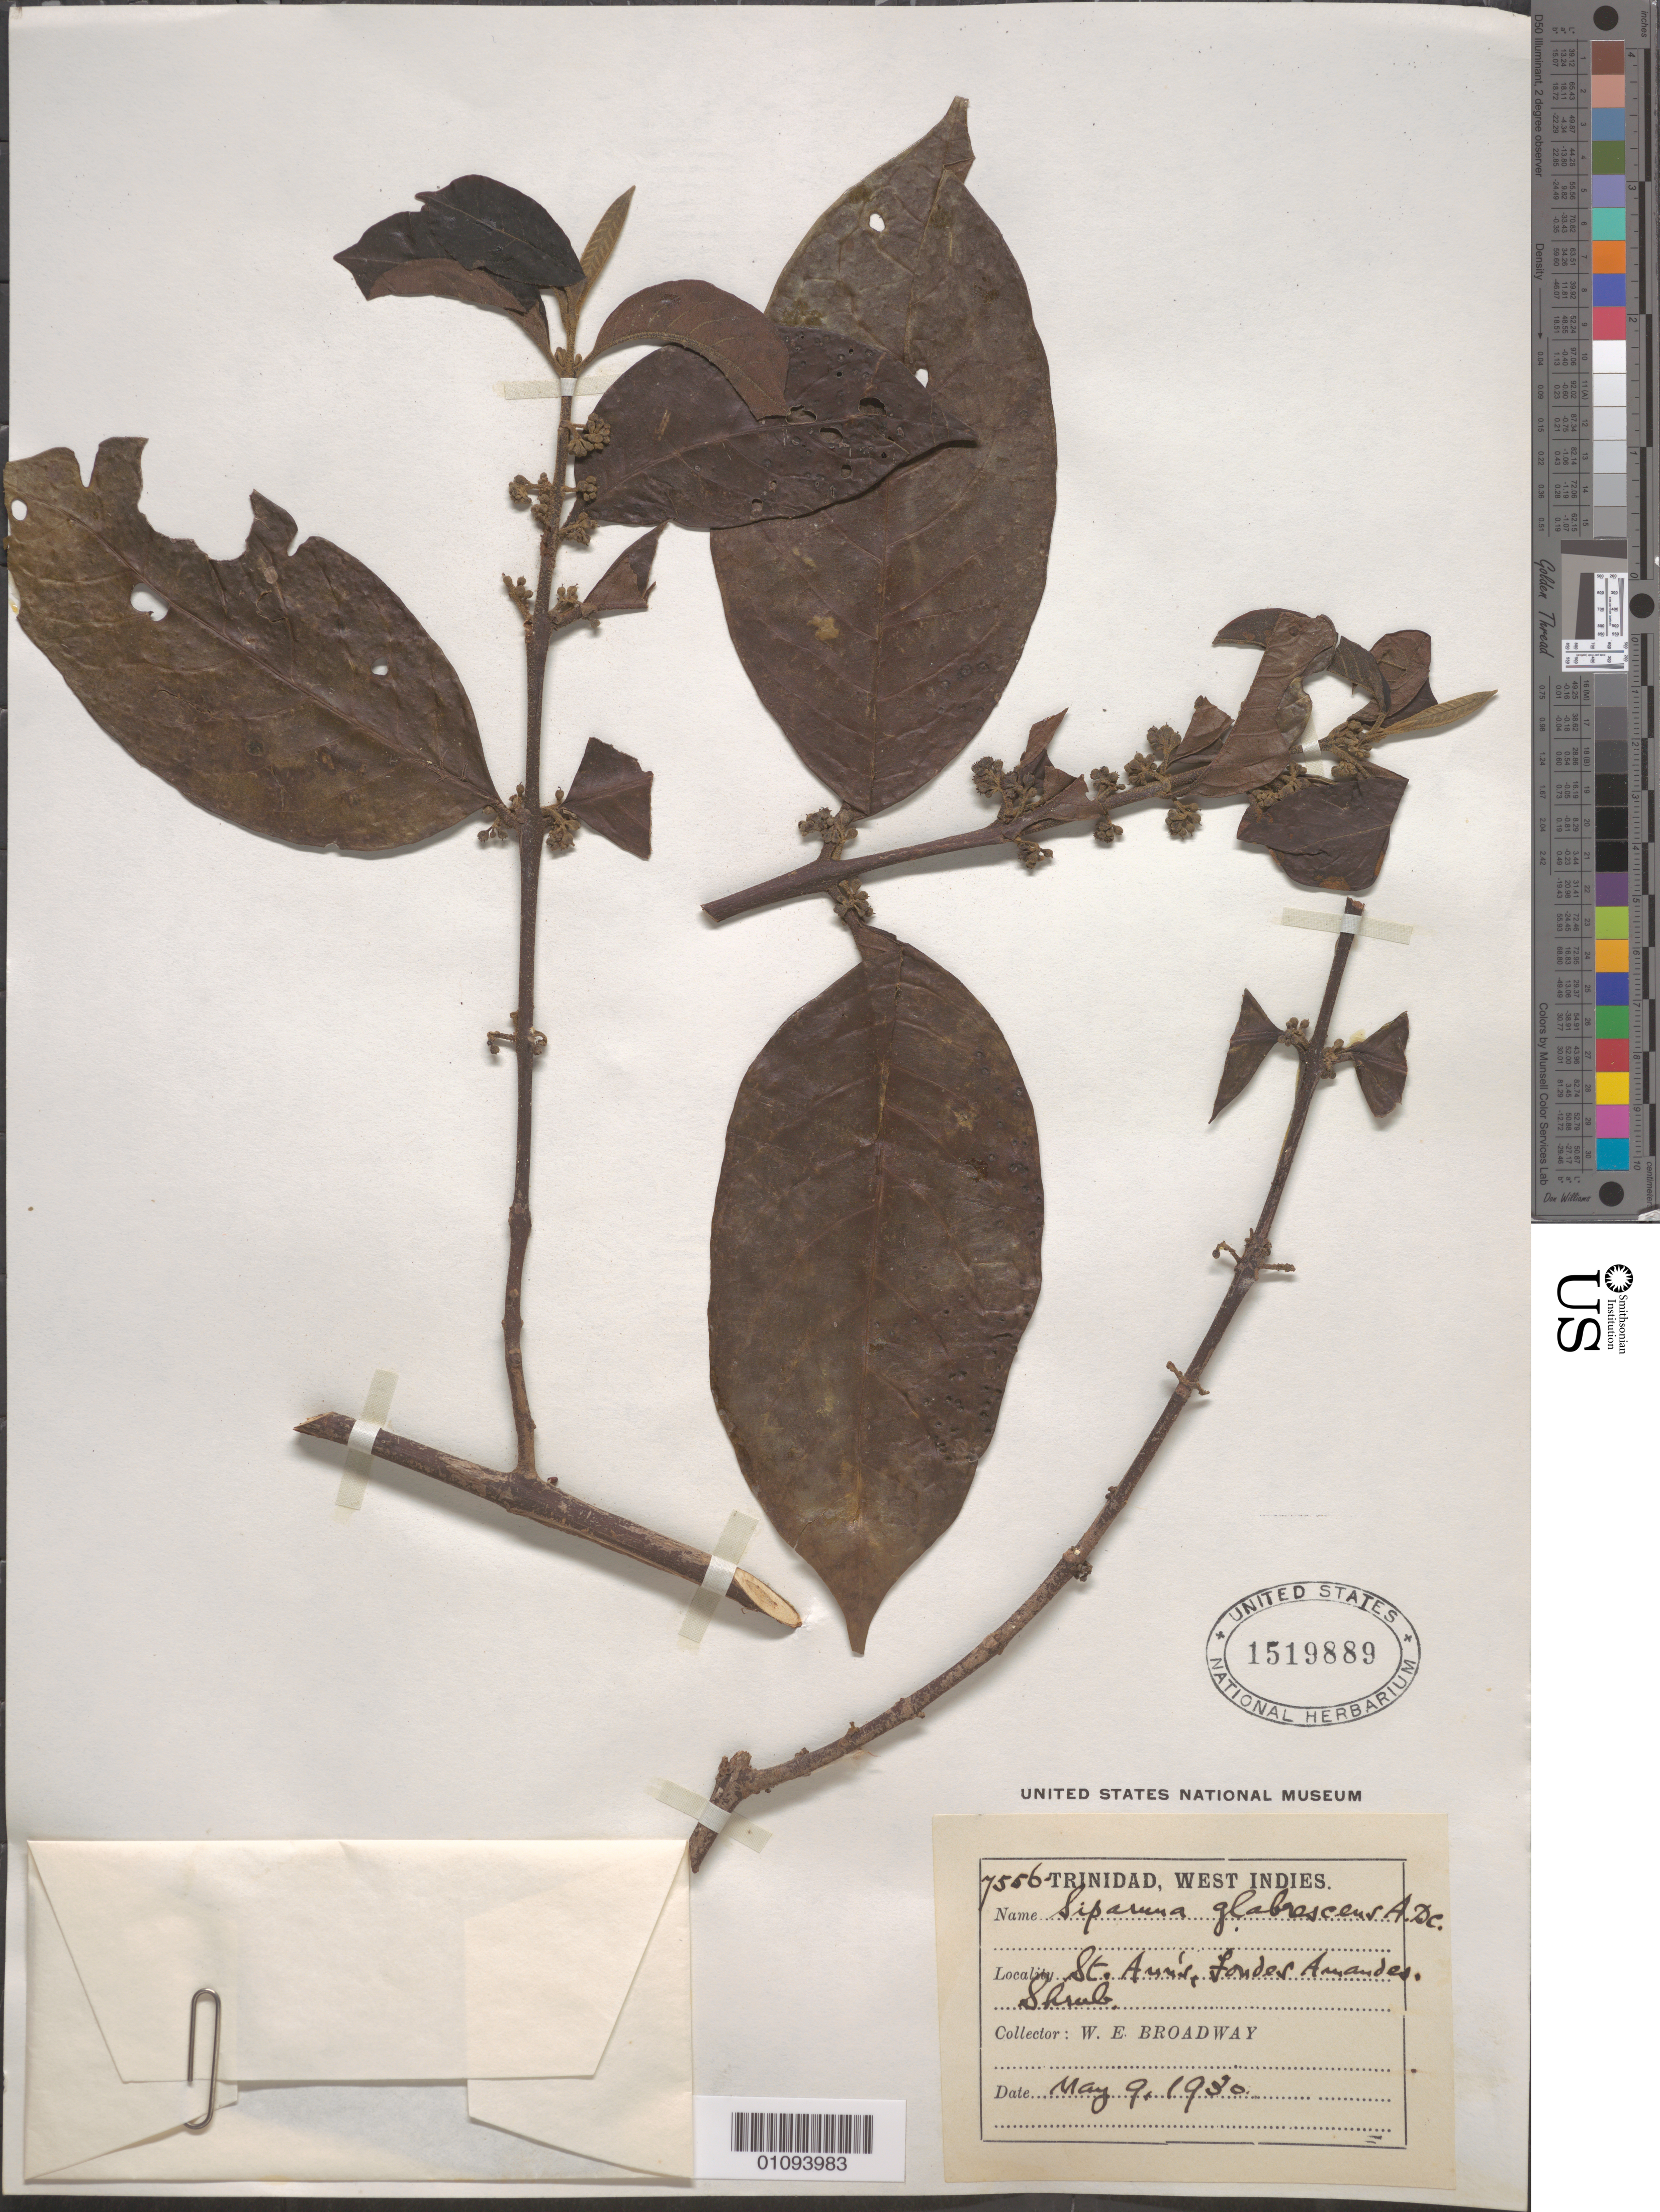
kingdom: Plantae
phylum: Tracheophyta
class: Magnoliopsida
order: Laurales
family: Siparunaceae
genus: Siparuna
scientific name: Siparuna guianensis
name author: Aubl.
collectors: W. E. Broadway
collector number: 7556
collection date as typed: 09 May 1930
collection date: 1930-05-09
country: Trinidad and Tobago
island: Trinidad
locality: St. Ann's, Fondes Amandes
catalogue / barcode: US 1519889